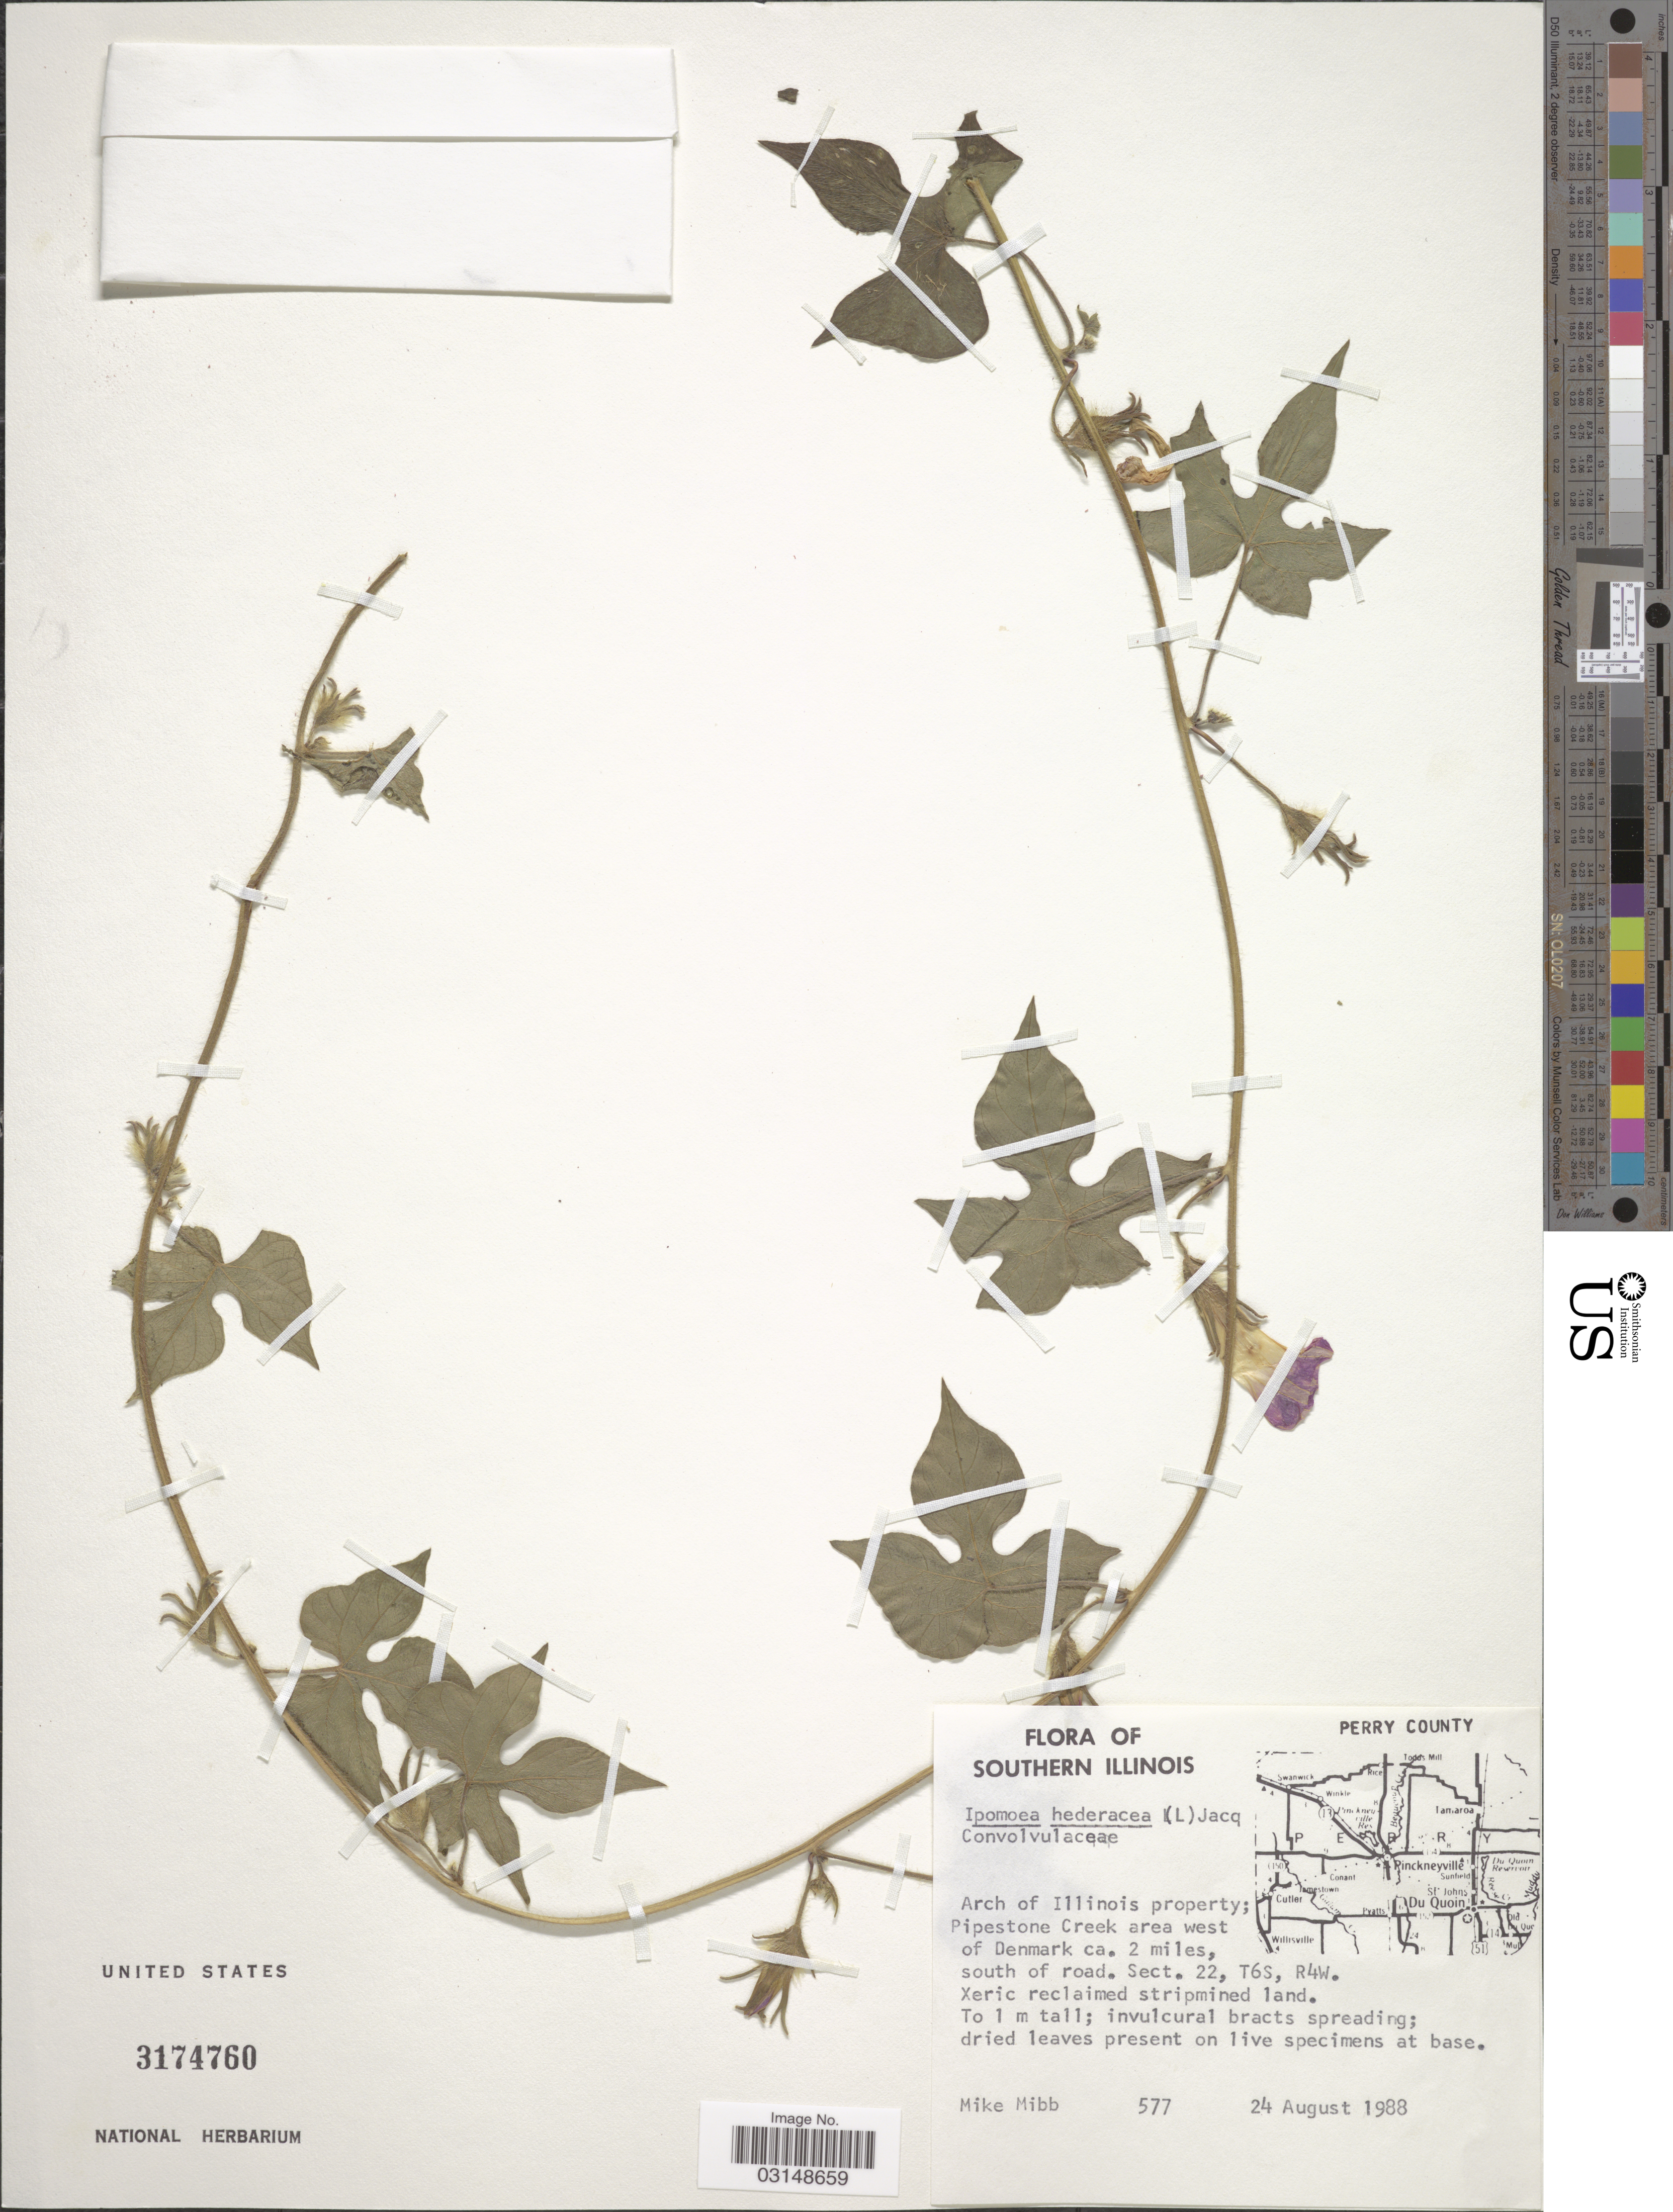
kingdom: Plantae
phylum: Tracheophyta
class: Magnoliopsida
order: Solanales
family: Convolvulaceae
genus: Ipomoea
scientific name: Ipomoea hederacea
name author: Jacq.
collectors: M. Mibb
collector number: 577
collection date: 1988-08-24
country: United States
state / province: Illinois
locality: Perry County [unsure placement] Southern Illinois, Arch of Illinois property; Pipestone Creek area west of Denmark ca. 2 miles, south of road. Sect. 22, T6S, R4W.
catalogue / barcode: US 3174760